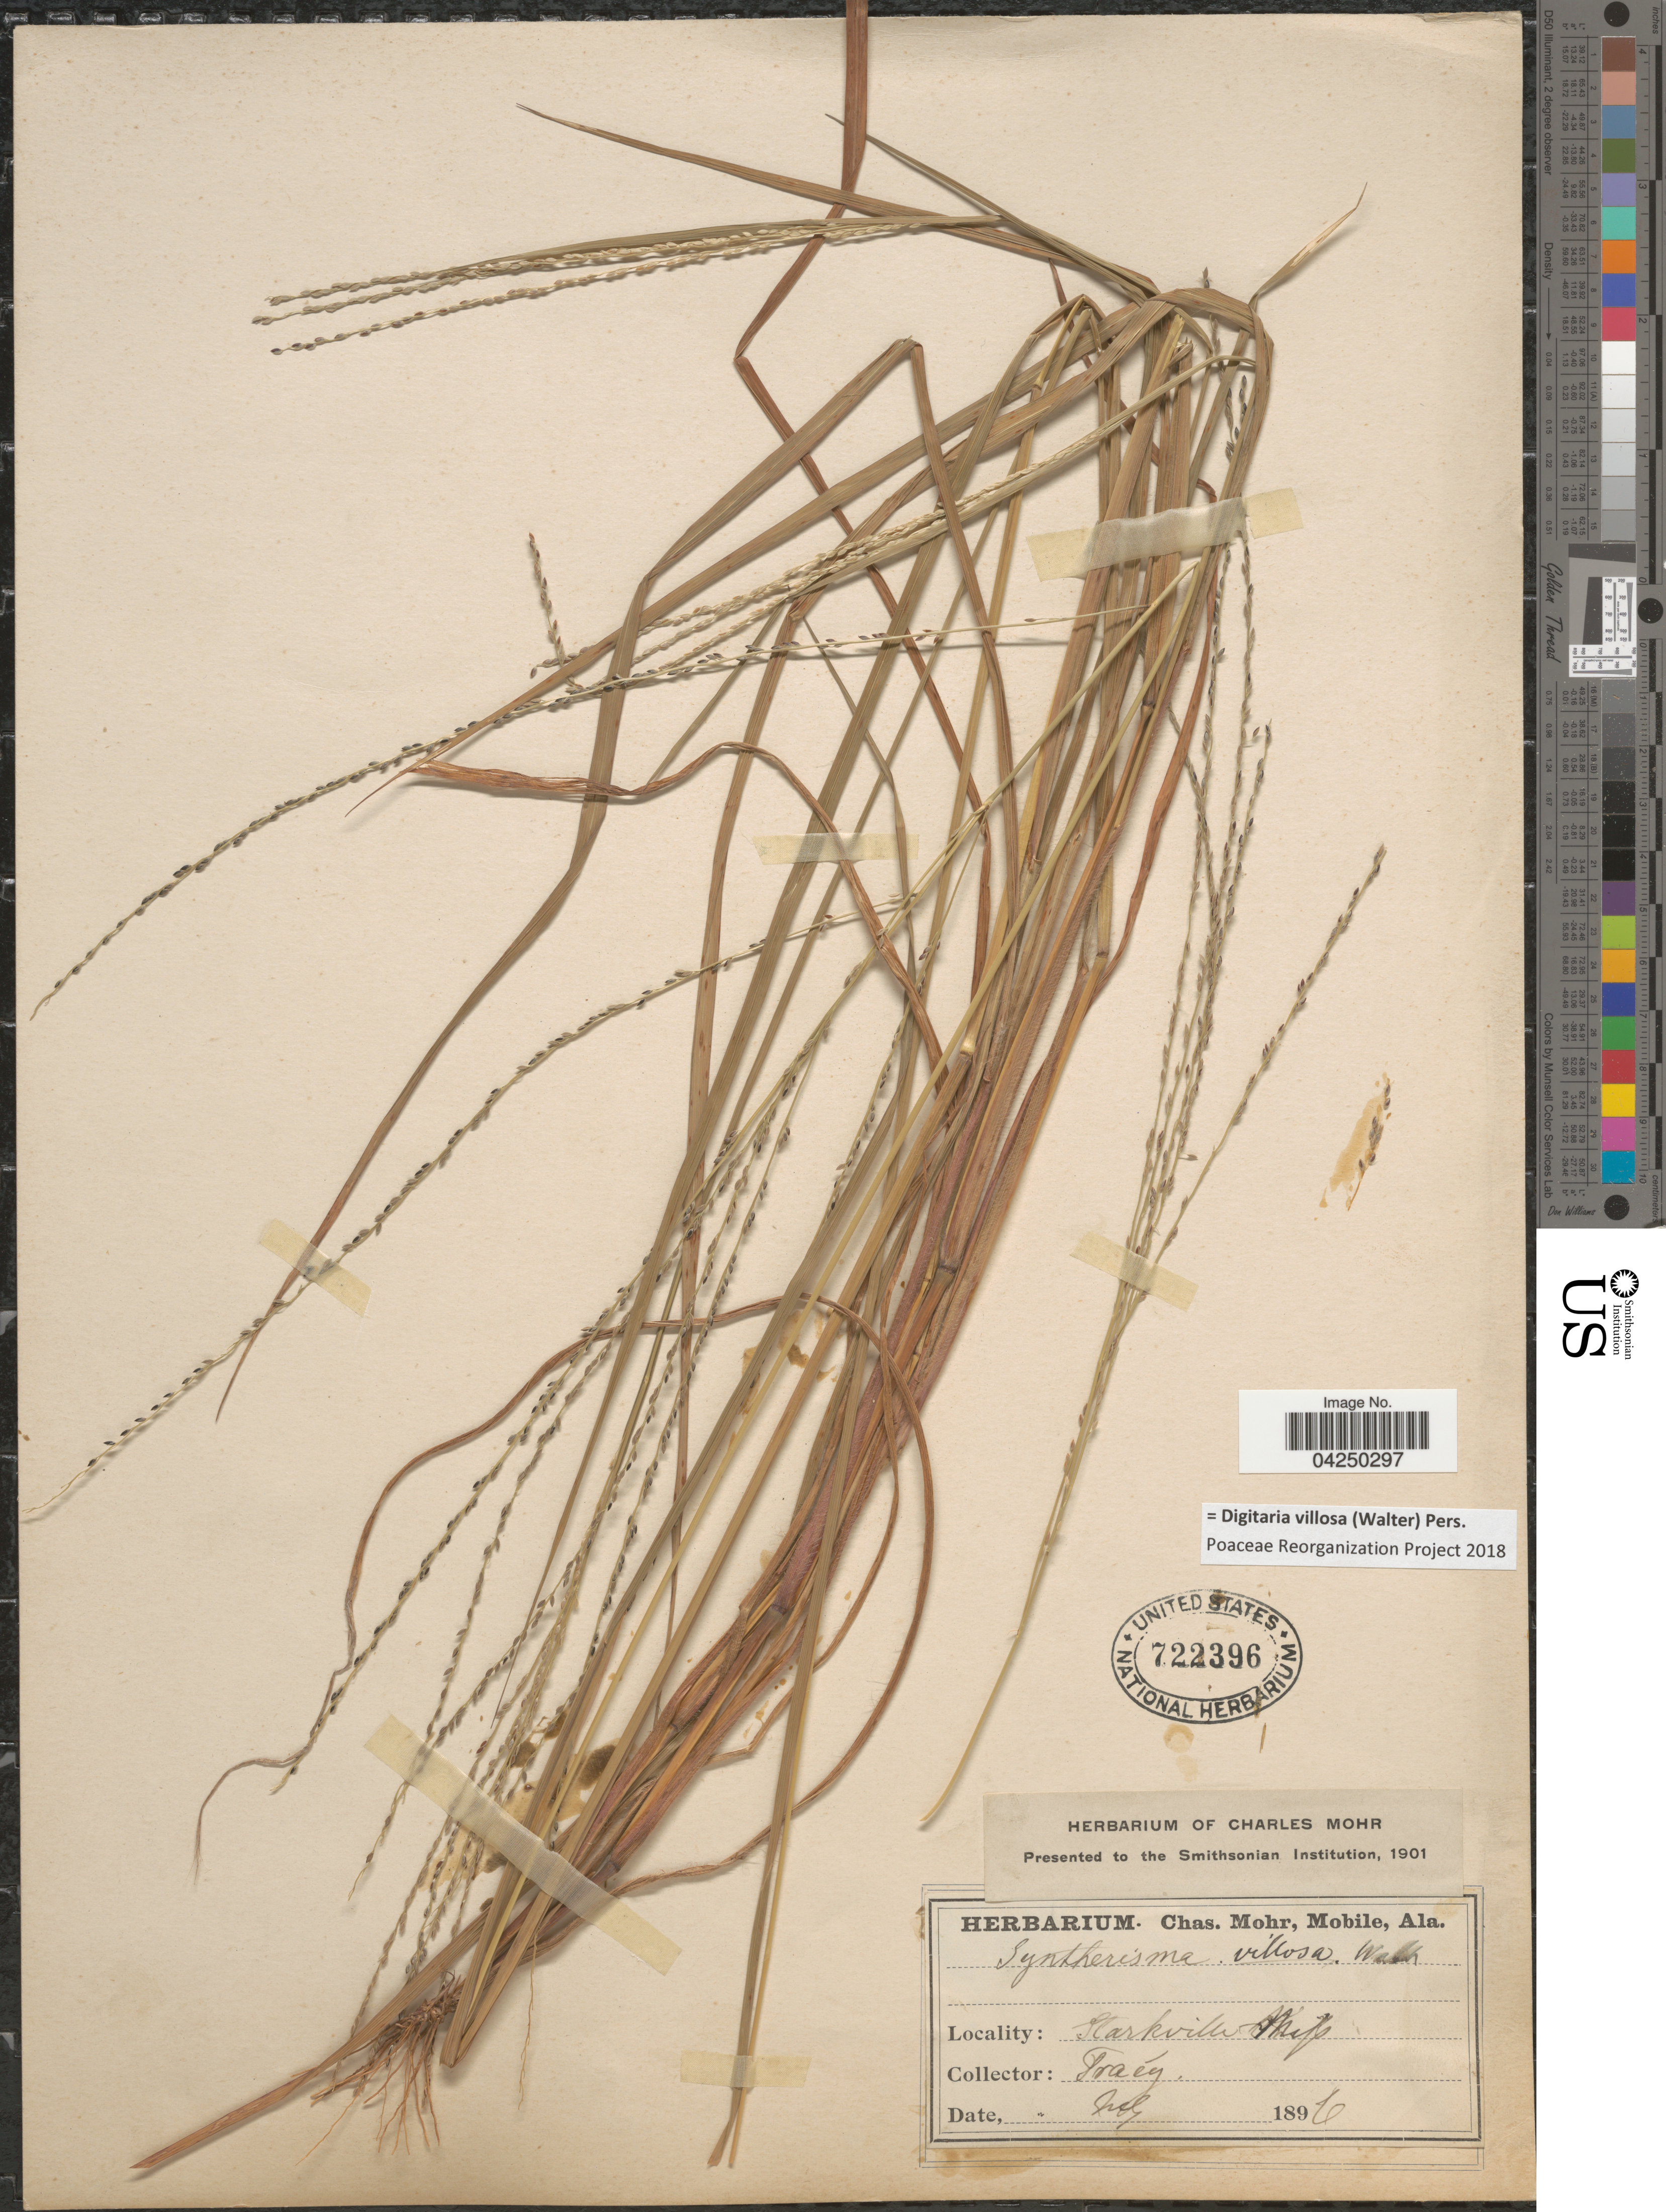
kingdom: Plantae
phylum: Tracheophyta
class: Liliopsida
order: Poales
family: Poaceae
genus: Digitaria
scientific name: Digitaria villosa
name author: (Walter) Pers.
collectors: -. Tracy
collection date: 1896-07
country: United States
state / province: Mississippi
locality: Starkville.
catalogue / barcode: US 722396